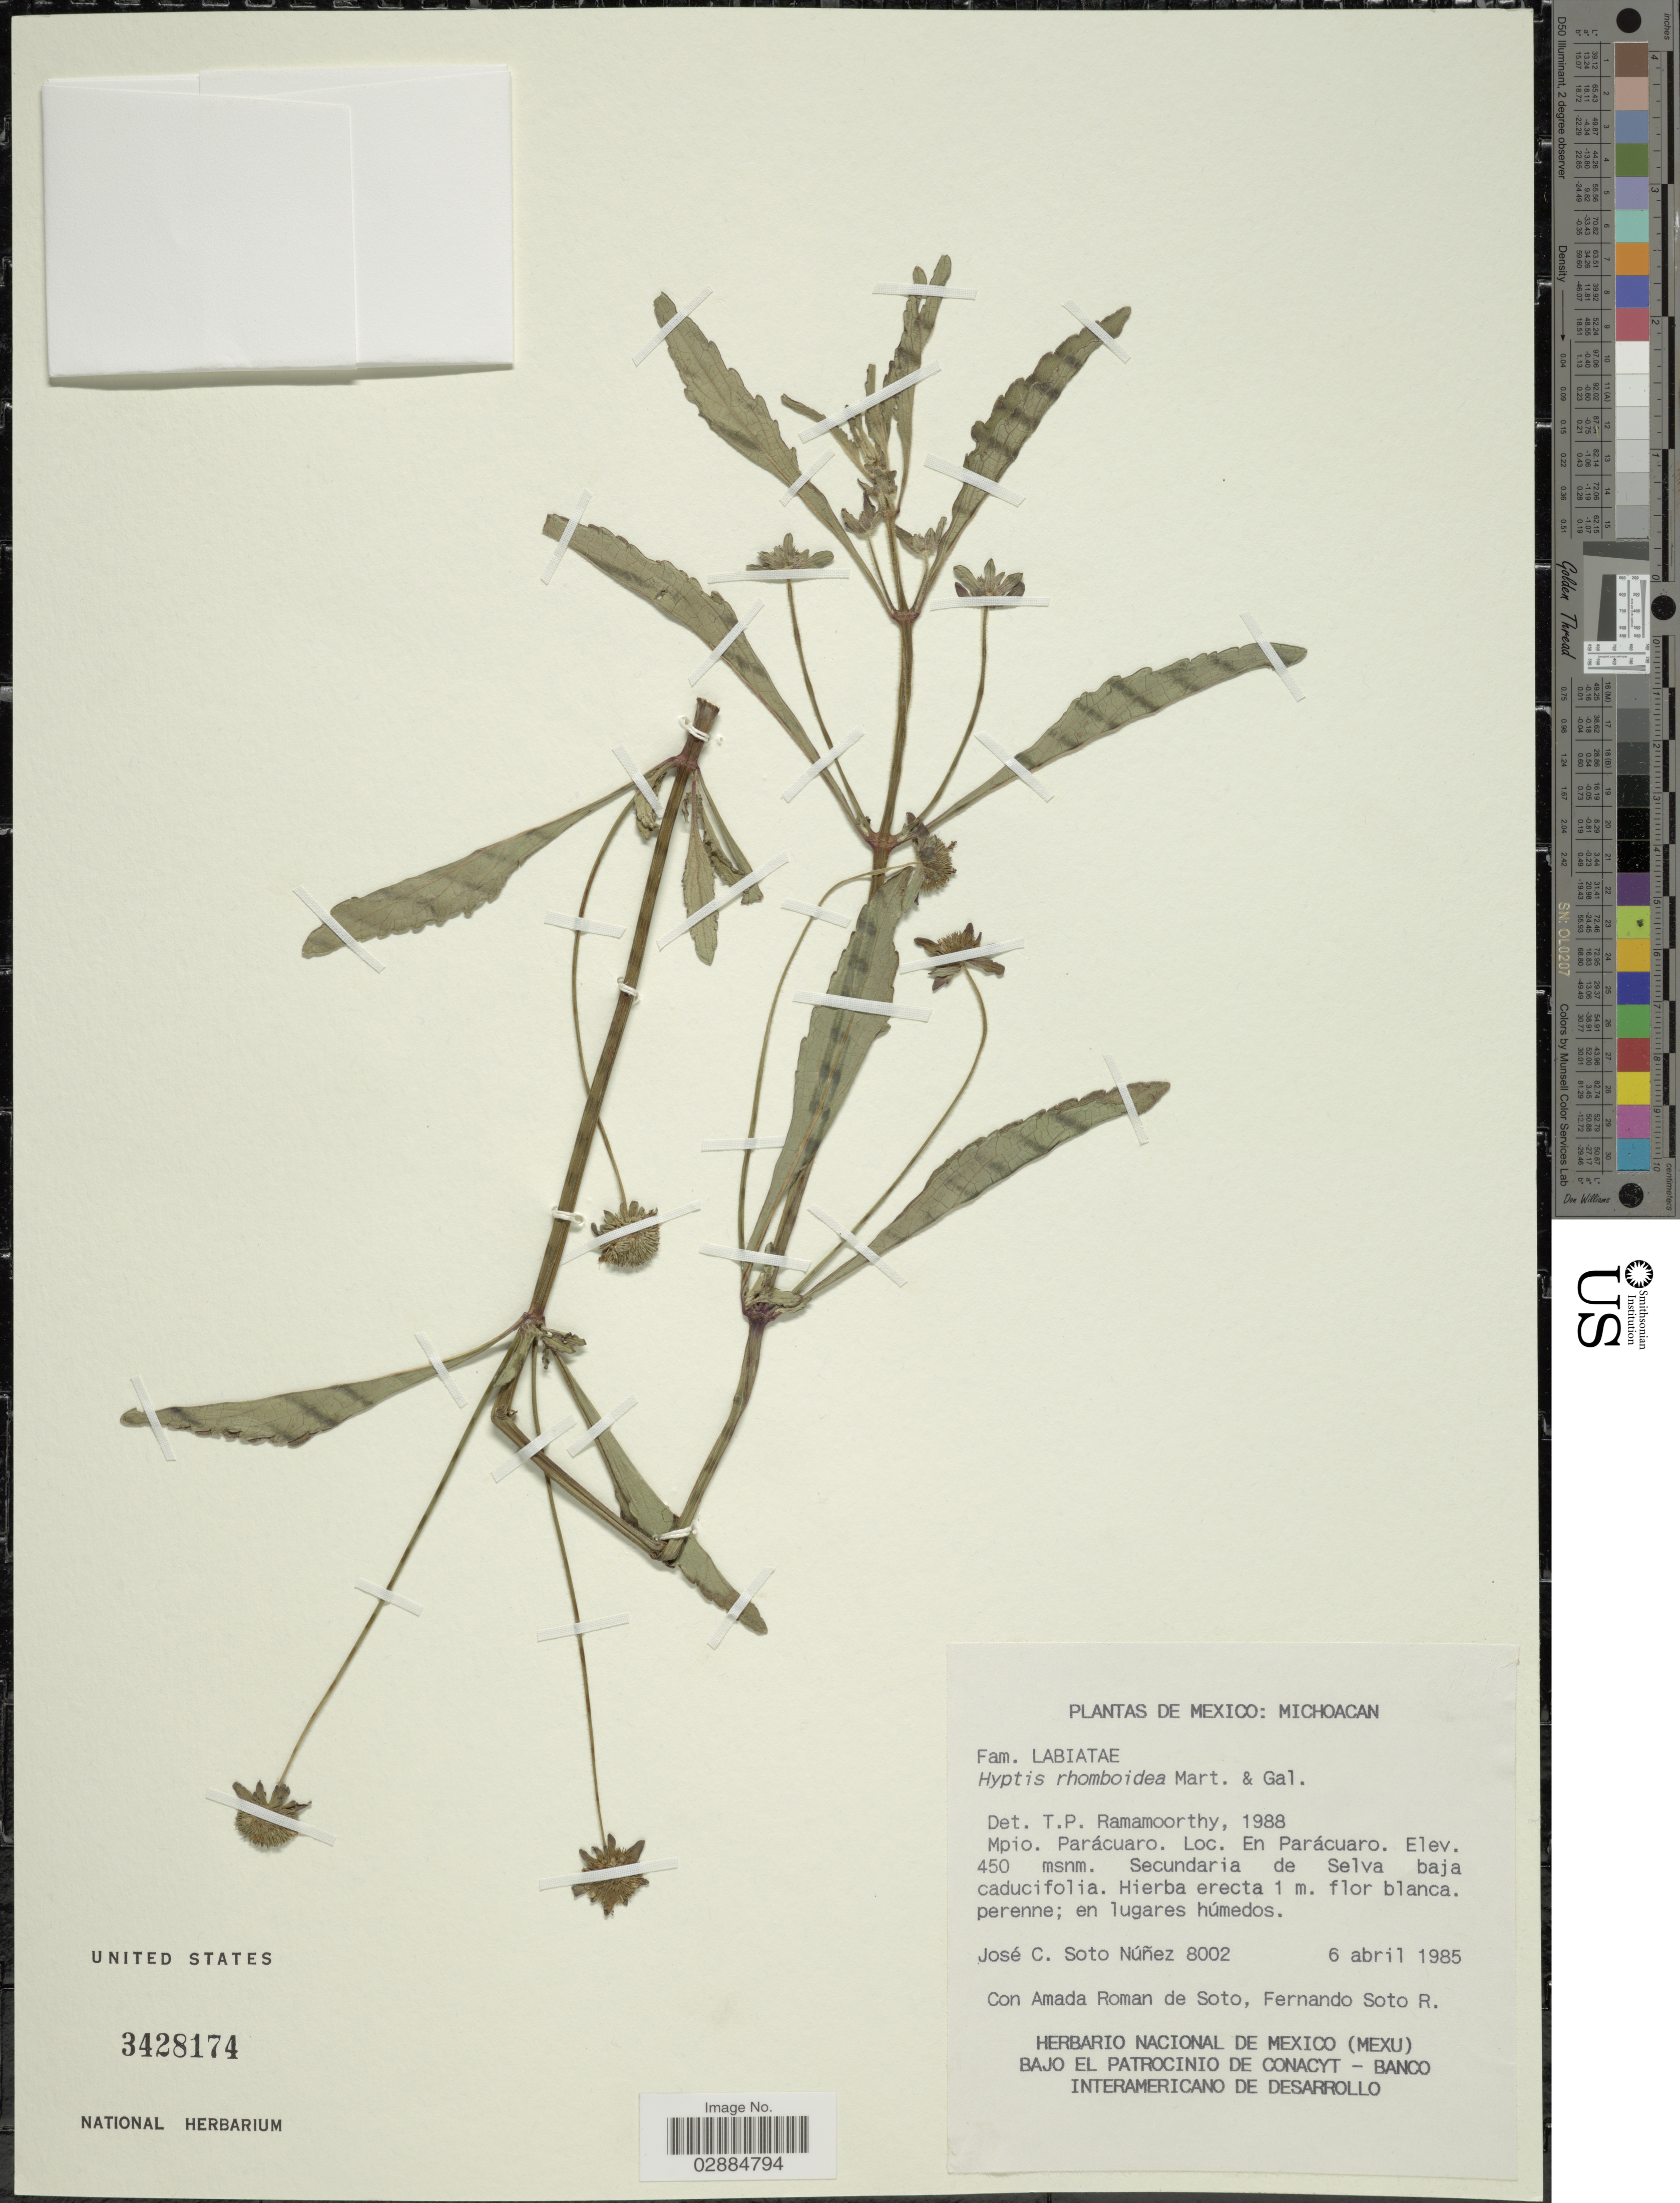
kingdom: Plantae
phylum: Tracheophyta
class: Magnoliopsida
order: Lamiales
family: Lamiaceae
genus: Hyptis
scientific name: Hyptis capitata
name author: Jacq.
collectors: J. Soto, Roman de Soto, A. & F. Soto R.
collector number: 8002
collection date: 1985-04-06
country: Mexico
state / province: Michoacán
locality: Mpio. Parácuaro, Loc. en Parácuaro.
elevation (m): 450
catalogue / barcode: US 3428174